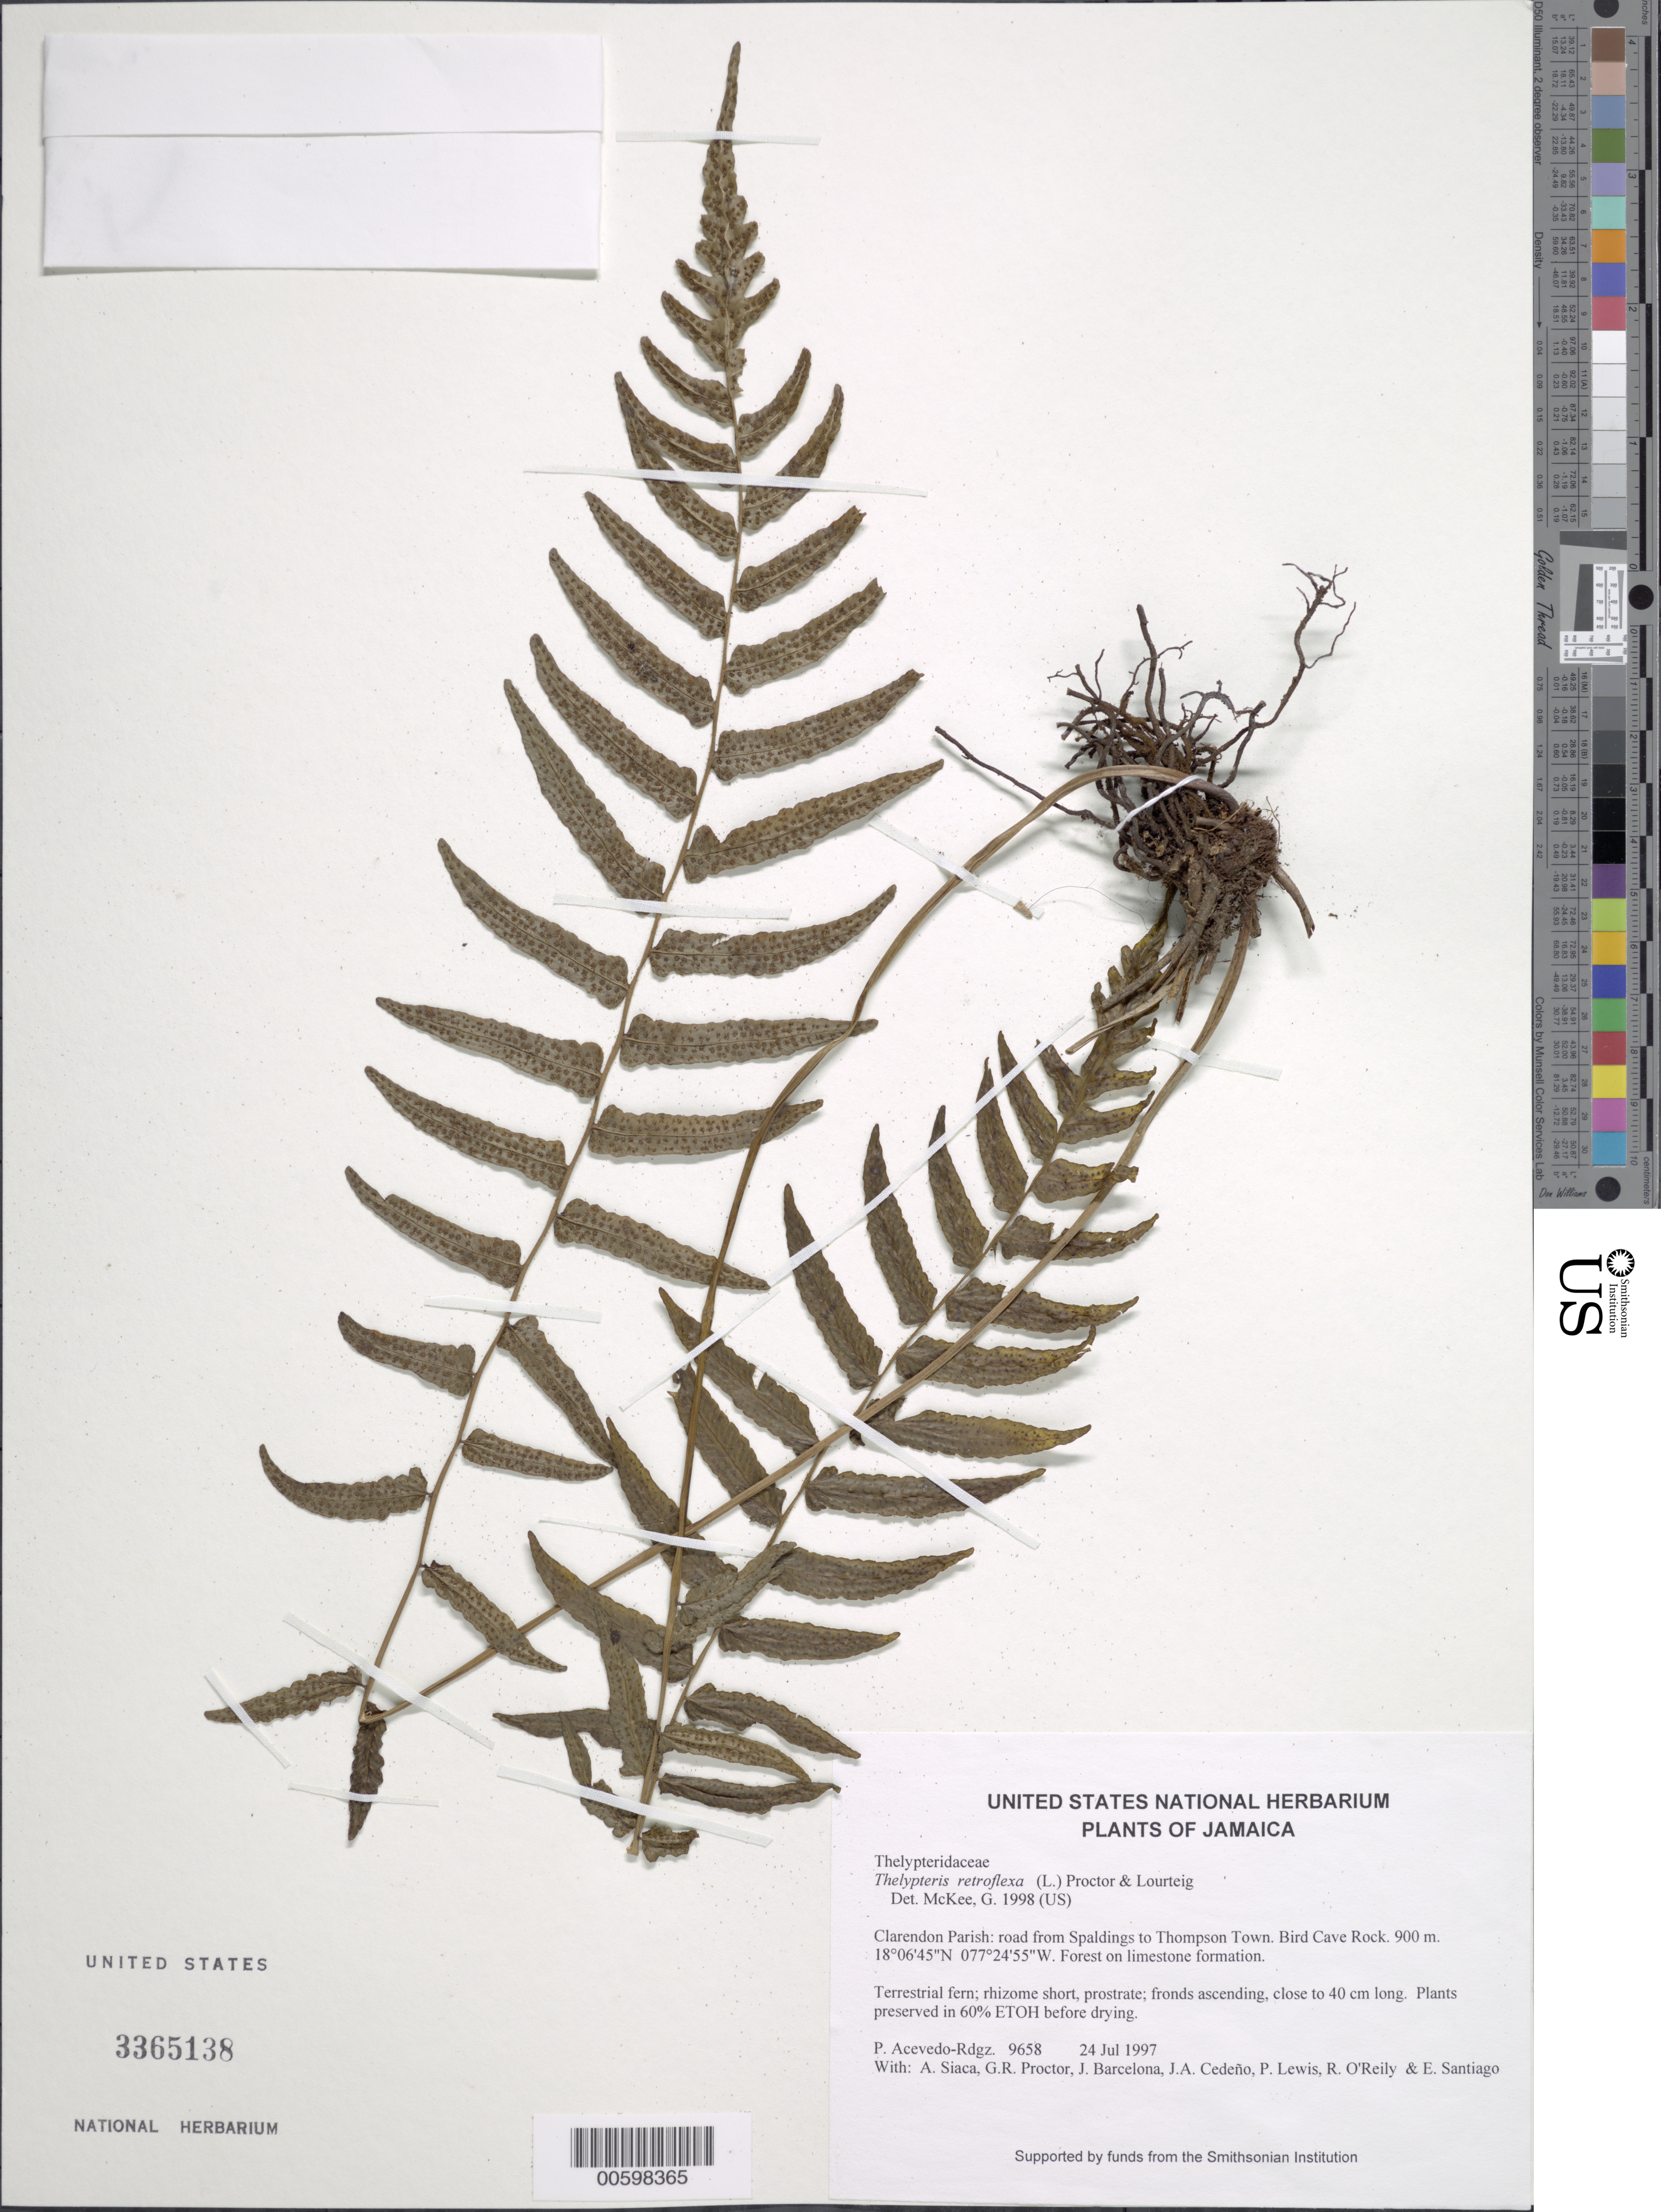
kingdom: Plantae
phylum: Tracheophyta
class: Polypodiopsida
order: Polypodiales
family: Thelypteridaceae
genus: Goniopteris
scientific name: Goniopteris retroflexa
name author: (L.) Pic. Serm.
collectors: P. Acevedo-Rodr., A. Siaca, G. R. Proctor, J. Barcelona, J. A. Cedeño M., P. Lewis & R. O'Reilly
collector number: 9658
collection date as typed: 24 Jul 1997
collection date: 1997-07-24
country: Jamaica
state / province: Clarendon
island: Jamaica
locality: Clarendon Parish: road from Spaldings to Thompson Town. Bird Cave Rock.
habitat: Forest on limestone formation.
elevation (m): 900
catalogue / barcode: US 3365138